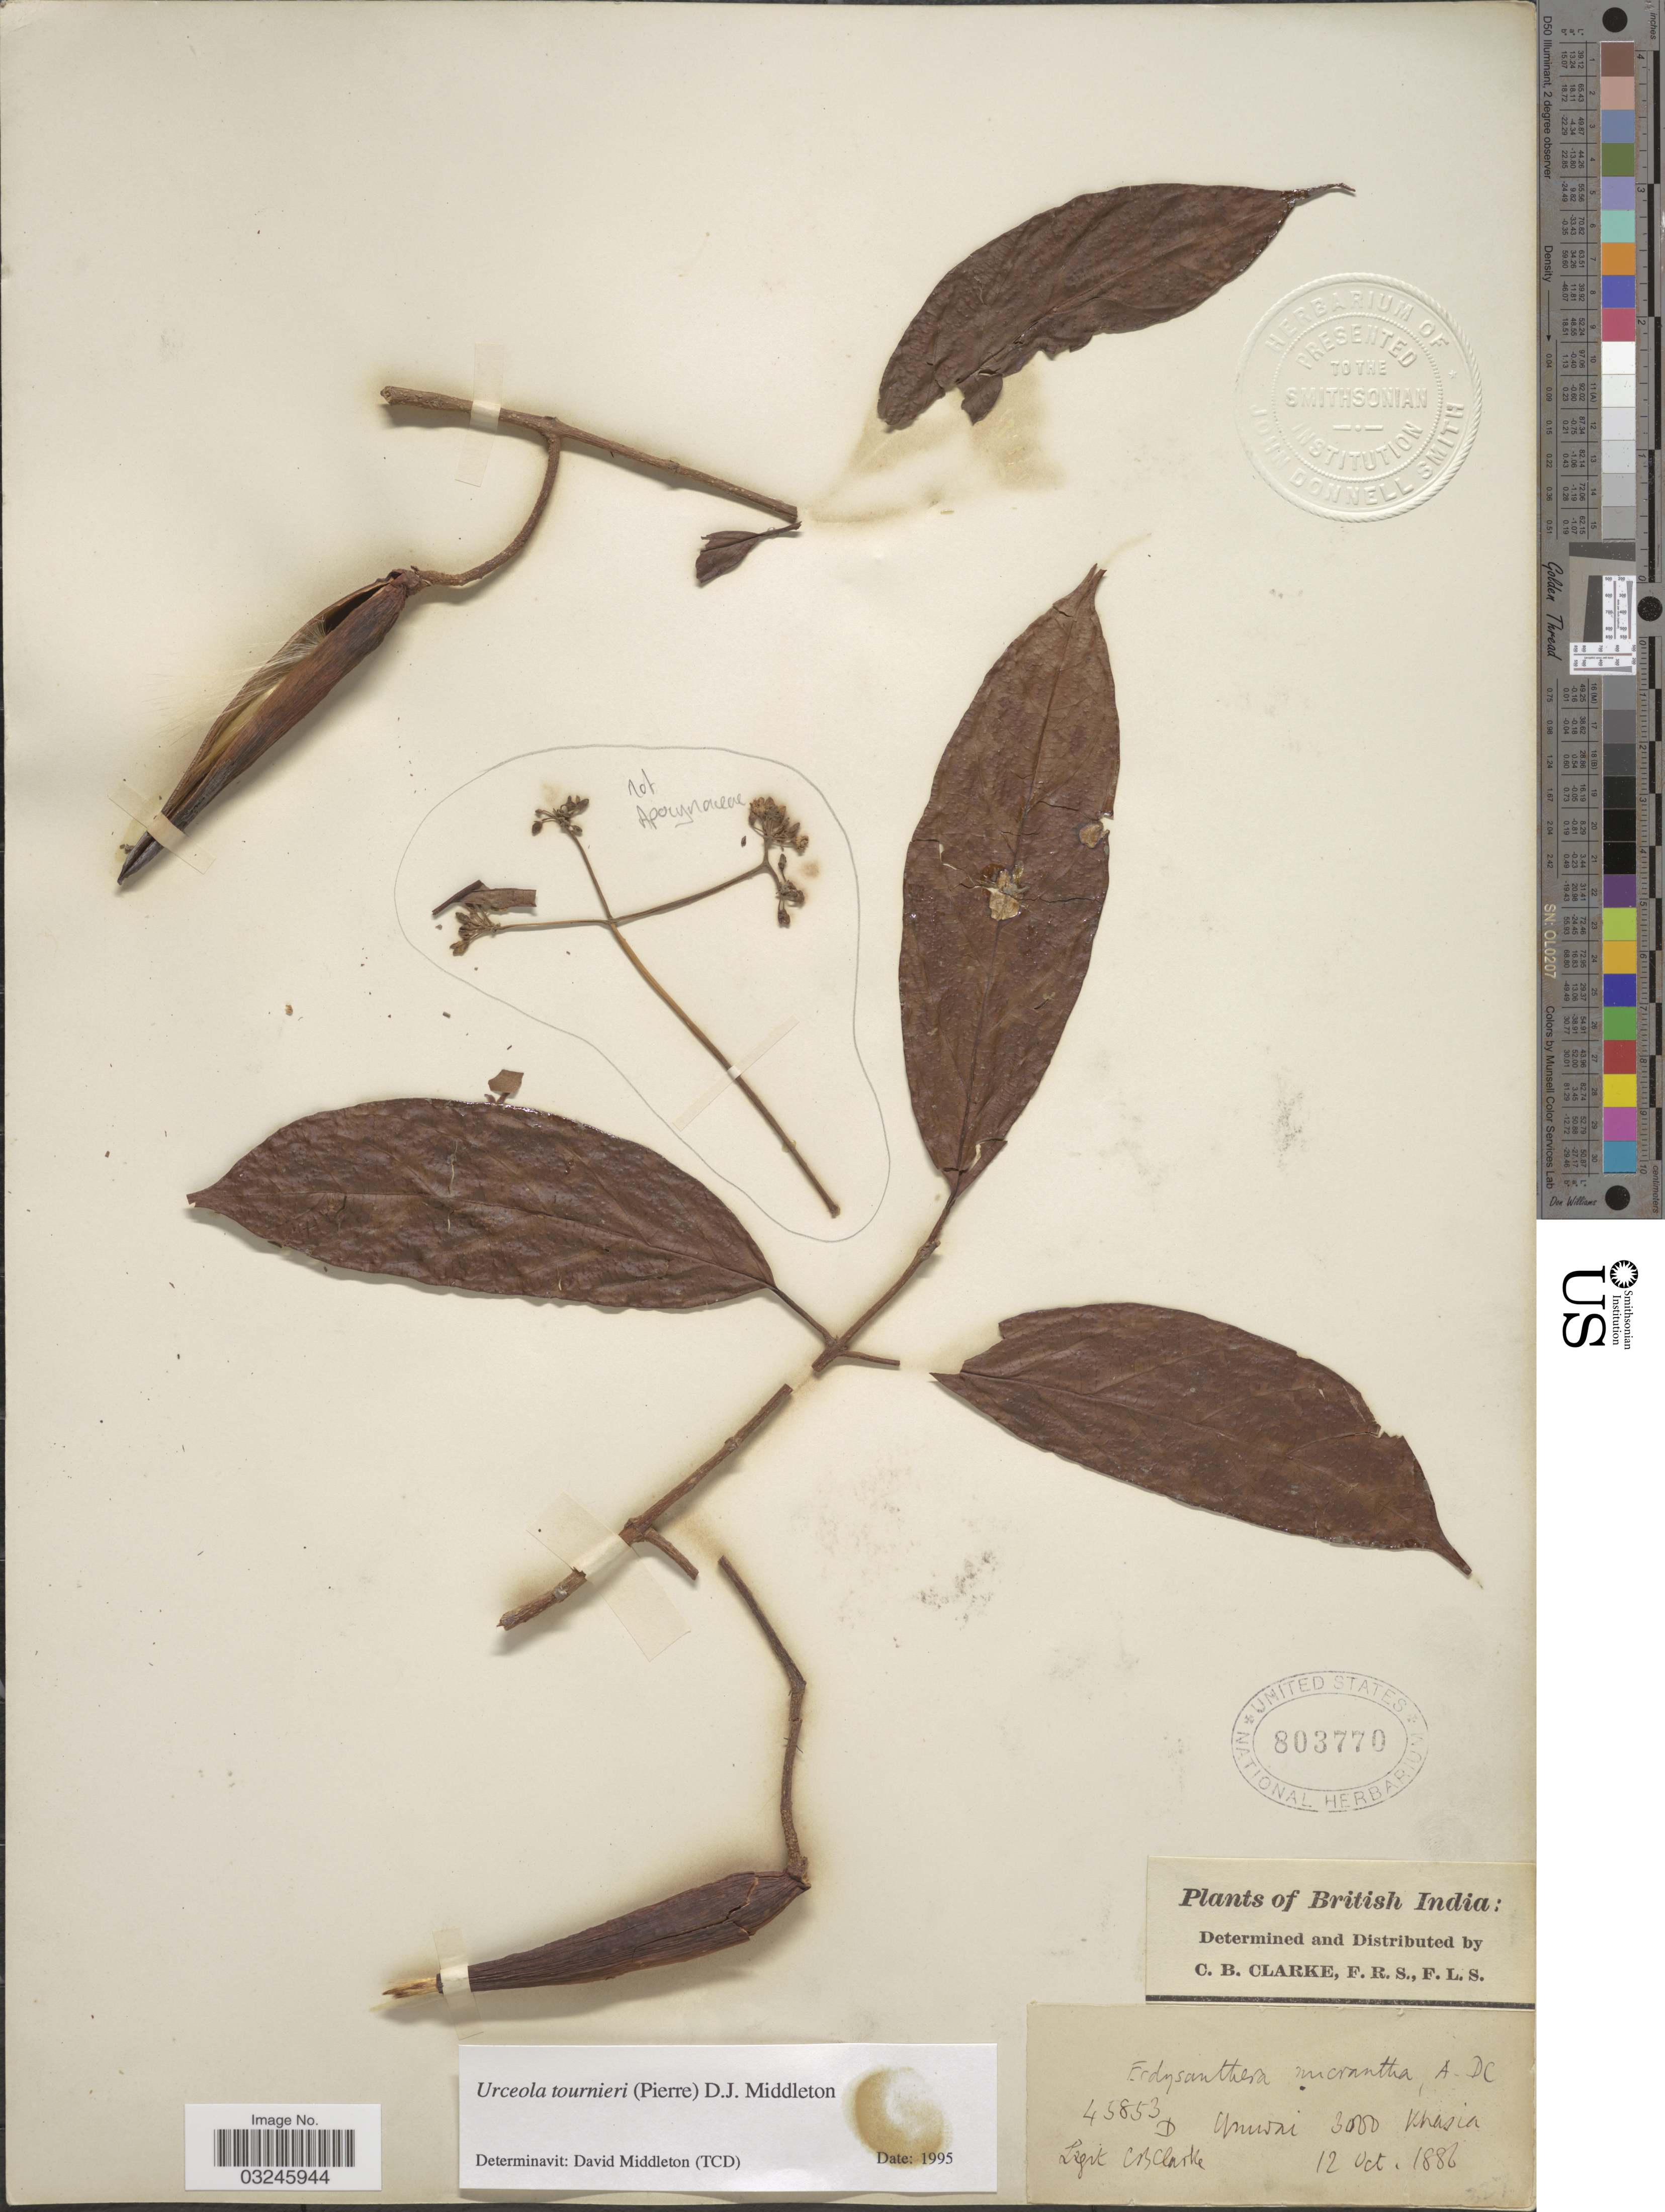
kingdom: Plantae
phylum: Tracheophyta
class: Magnoliopsida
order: Gentianales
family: Apocynaceae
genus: Urceola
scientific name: Urceola tournieri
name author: (Pierre) D.J. Middleton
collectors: C. B. Clarke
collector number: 45853D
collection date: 1886-10-12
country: India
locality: British India, Umwai, Khasia.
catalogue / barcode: US 803770